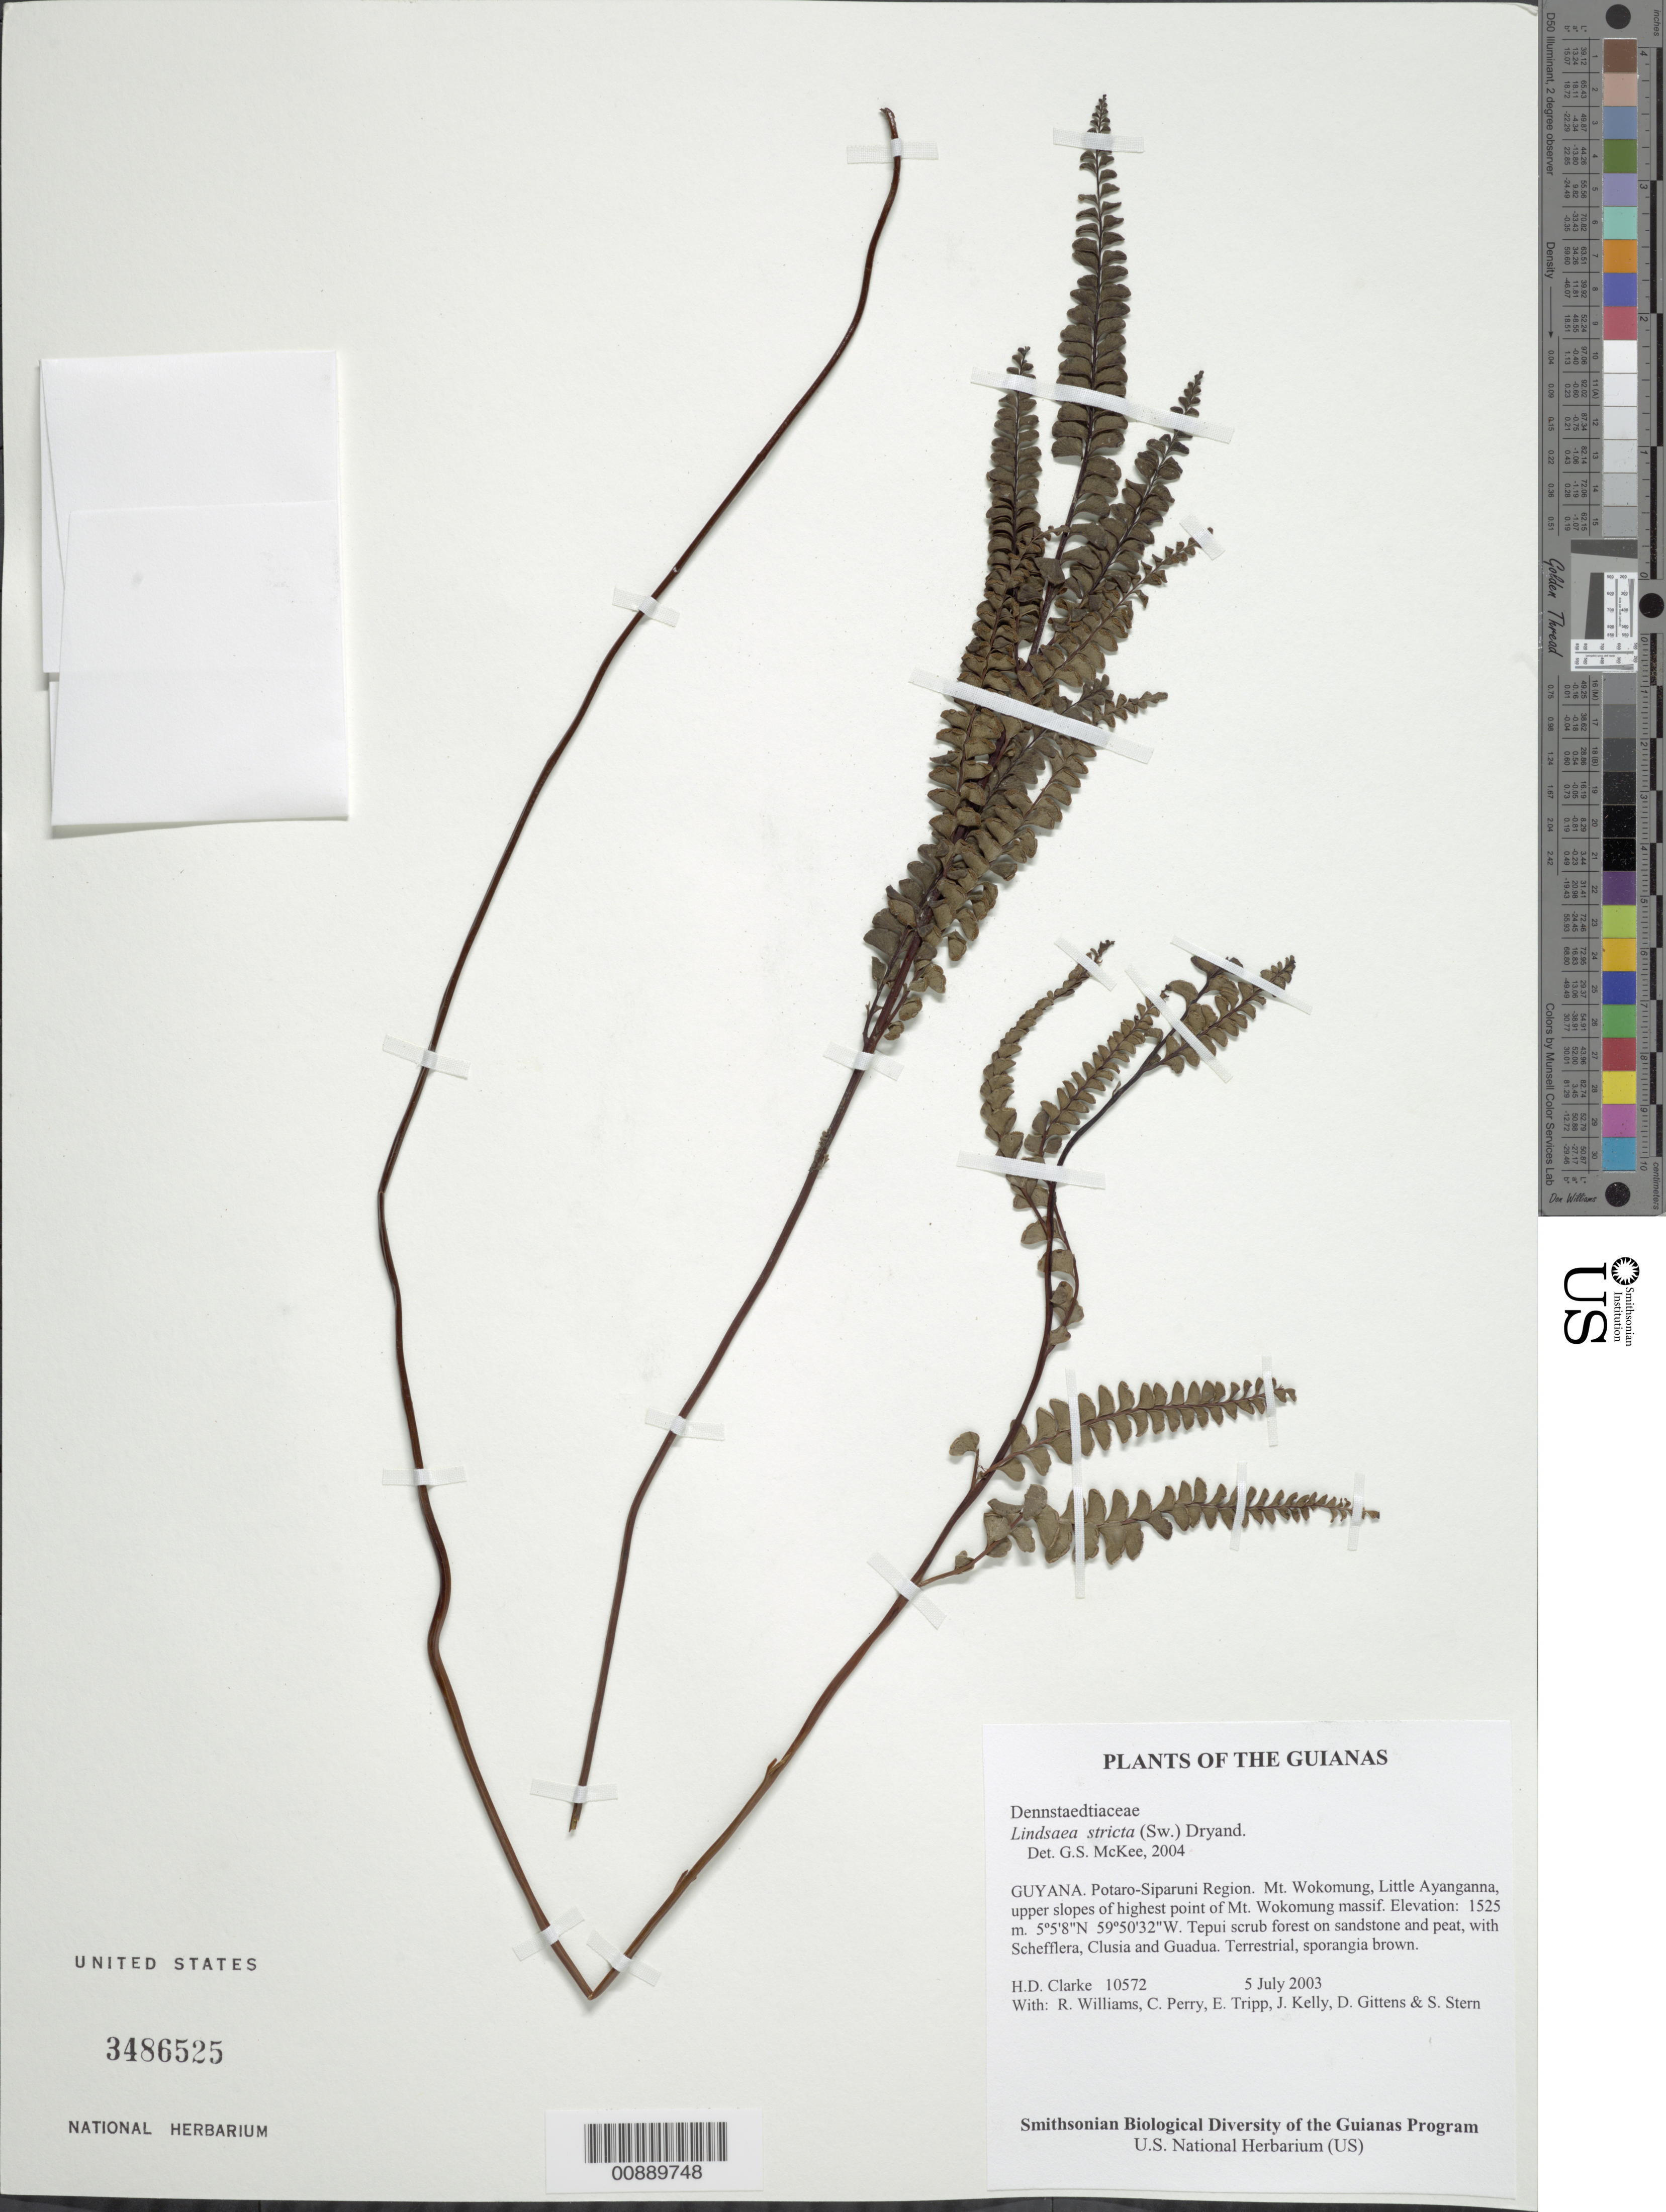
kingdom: Plantae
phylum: Tracheophyta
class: Polypodiopsida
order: Polypodiales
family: Lindsaeaceae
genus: Lindsaea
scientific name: Lindsaea stricta var. stricta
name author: (Sw.) Dryand.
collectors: H. D. Clarke, R. Williams, C. Perry, E. Tripp, J. Kelly, D. Gittens & S. R. Stern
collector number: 10572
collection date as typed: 5 July 2003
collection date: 2003-07-05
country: Guyana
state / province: Potaro-Siparuni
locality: Mt. Wokomung, Little Ayanganna, upper slopes of highest point of Mt. Wokomung massif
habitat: Tepui scrub forest on sandstone and peat, with Schefflera, Clusia and Guadua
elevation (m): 1525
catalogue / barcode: US 3486525